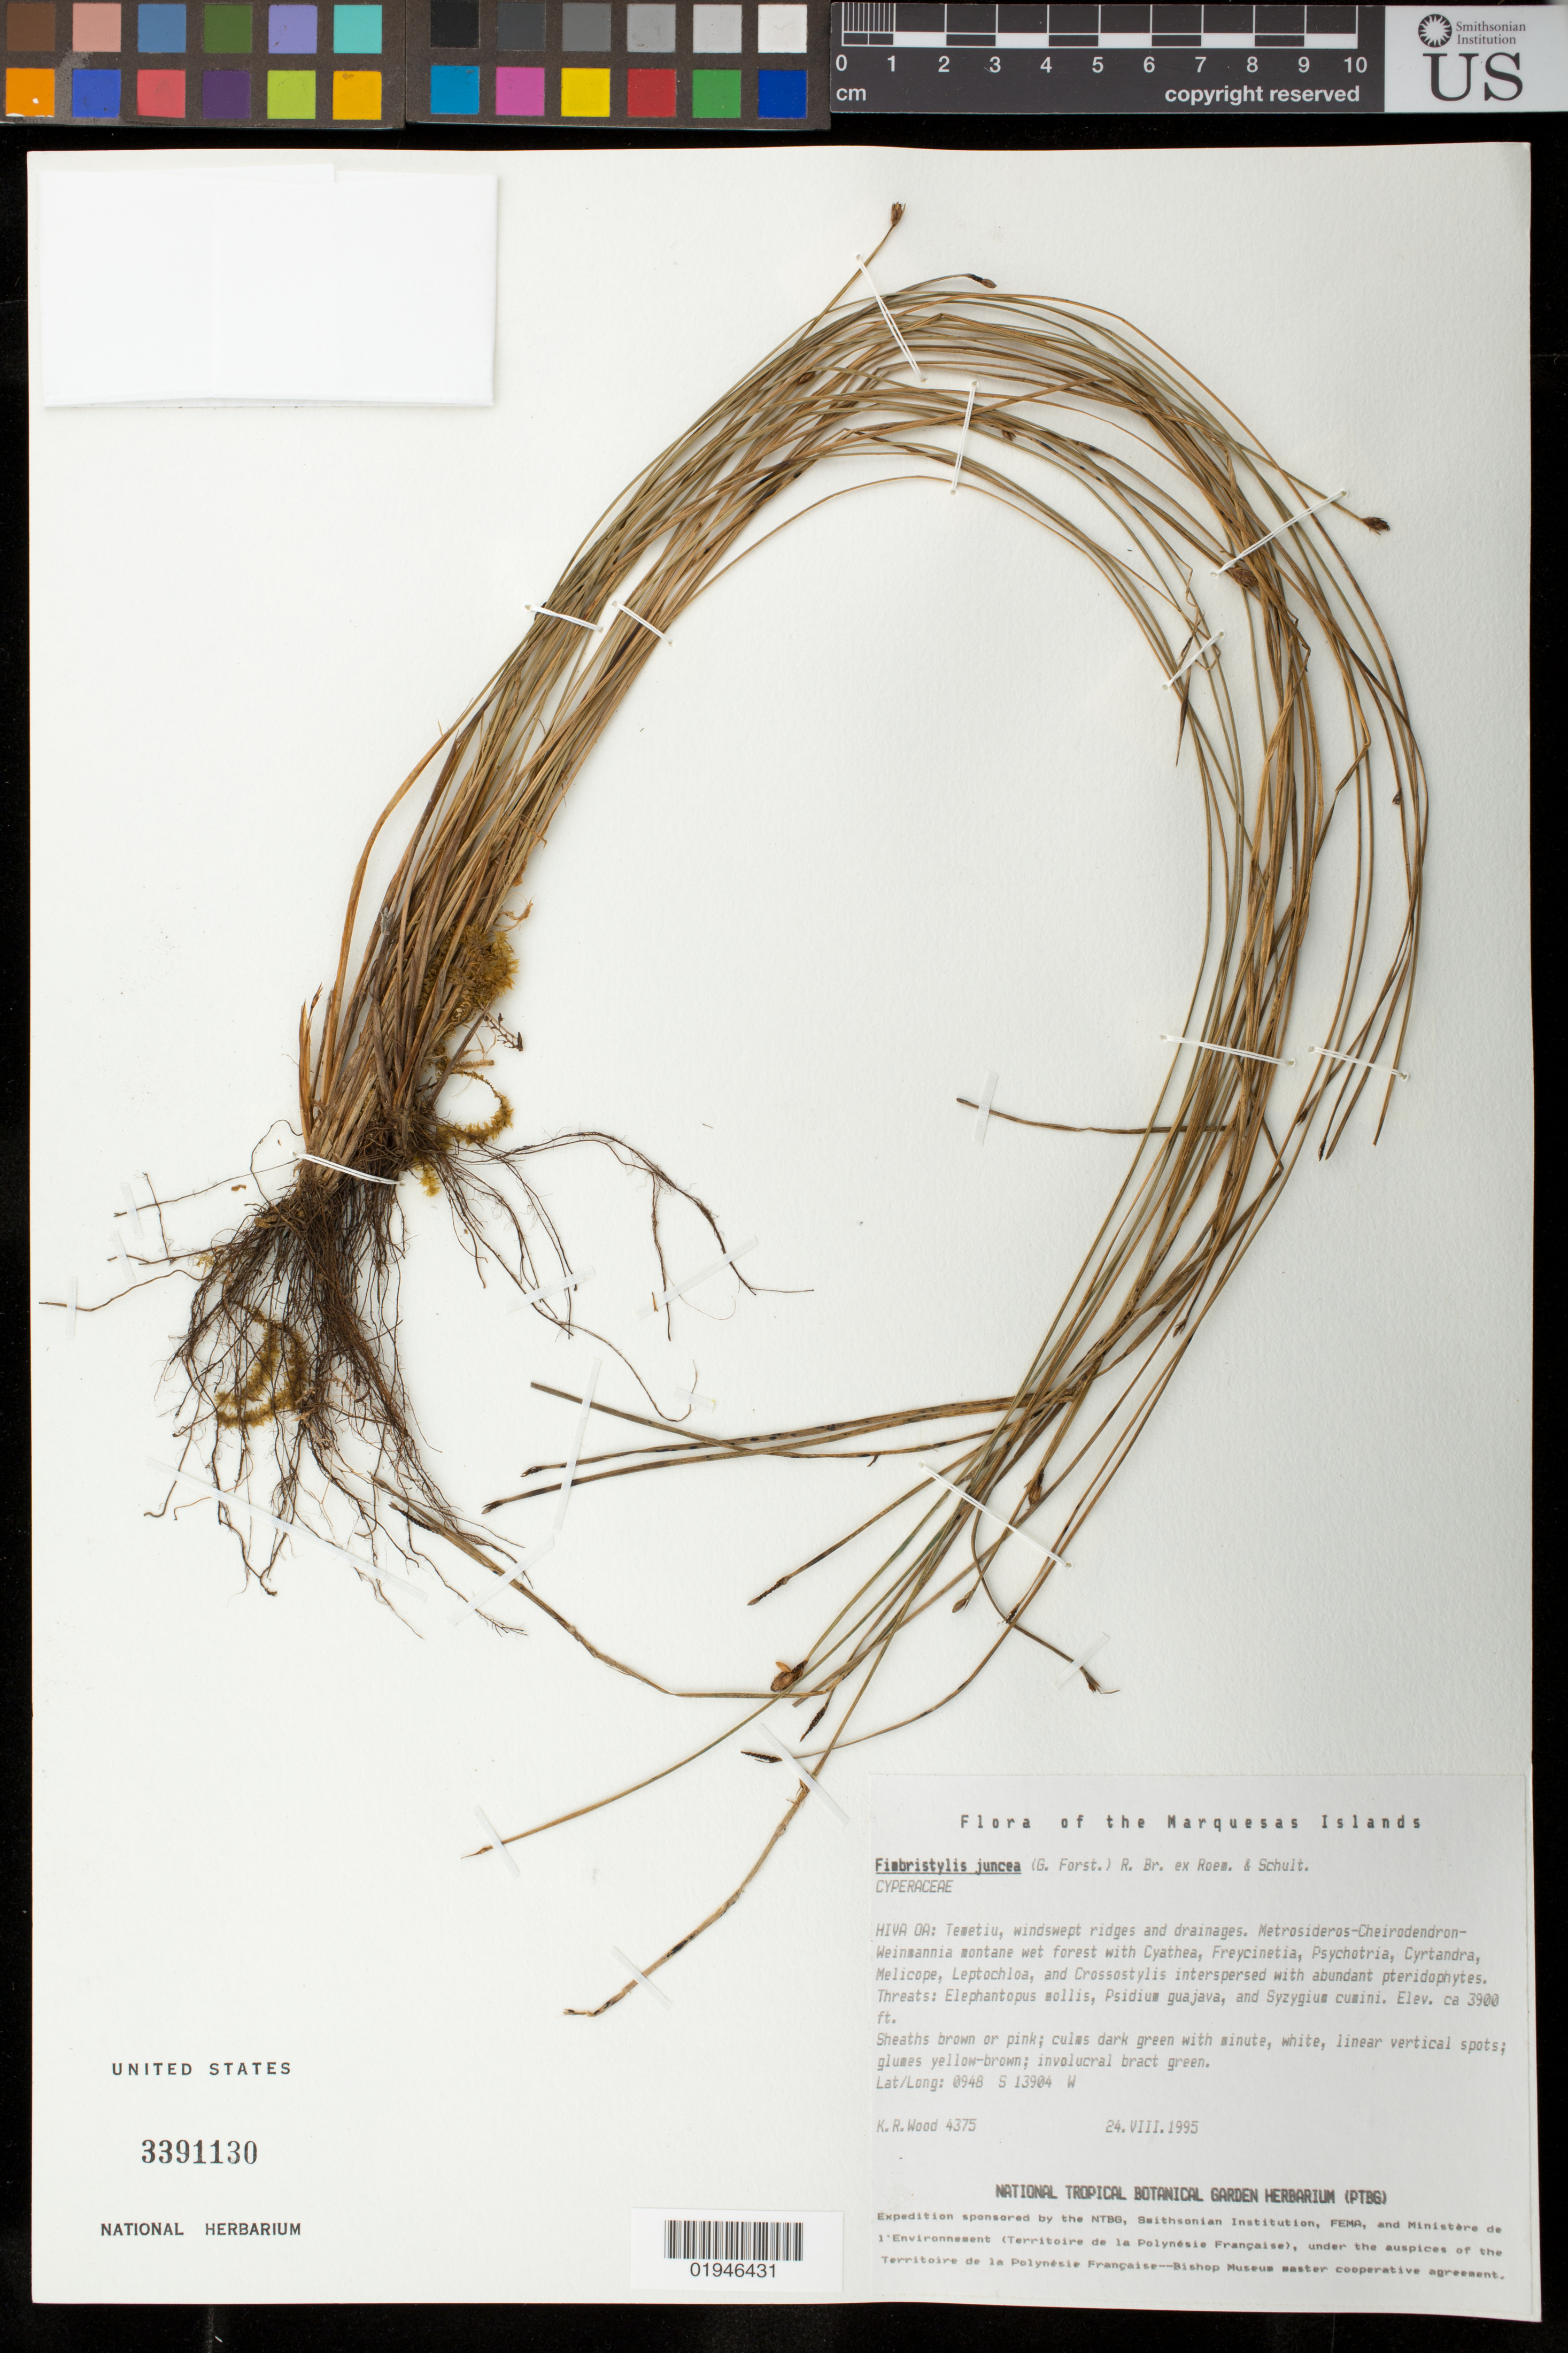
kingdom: Plantae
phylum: Tracheophyta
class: Liliopsida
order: Poales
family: Cyperaceae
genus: Fimbristylis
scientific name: Fimbristylis juncea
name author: (G. Forst.) Br. ex Roem. & Schult.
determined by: Wagner, W. L., (BOT), Smithsonian Institution - National Museum of Natural History (UNITED STATES)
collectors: K. R. Wood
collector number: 4375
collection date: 1995-08-24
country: French Polynesia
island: Hiva Oa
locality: Temetiu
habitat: Windswept ridges and drainages; In Metrosideros-Cheirodendron-Weinmannia montane wet forest and Cyathea-Freycinetia interspersed with rich pteridophyte forests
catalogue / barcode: US 3391130